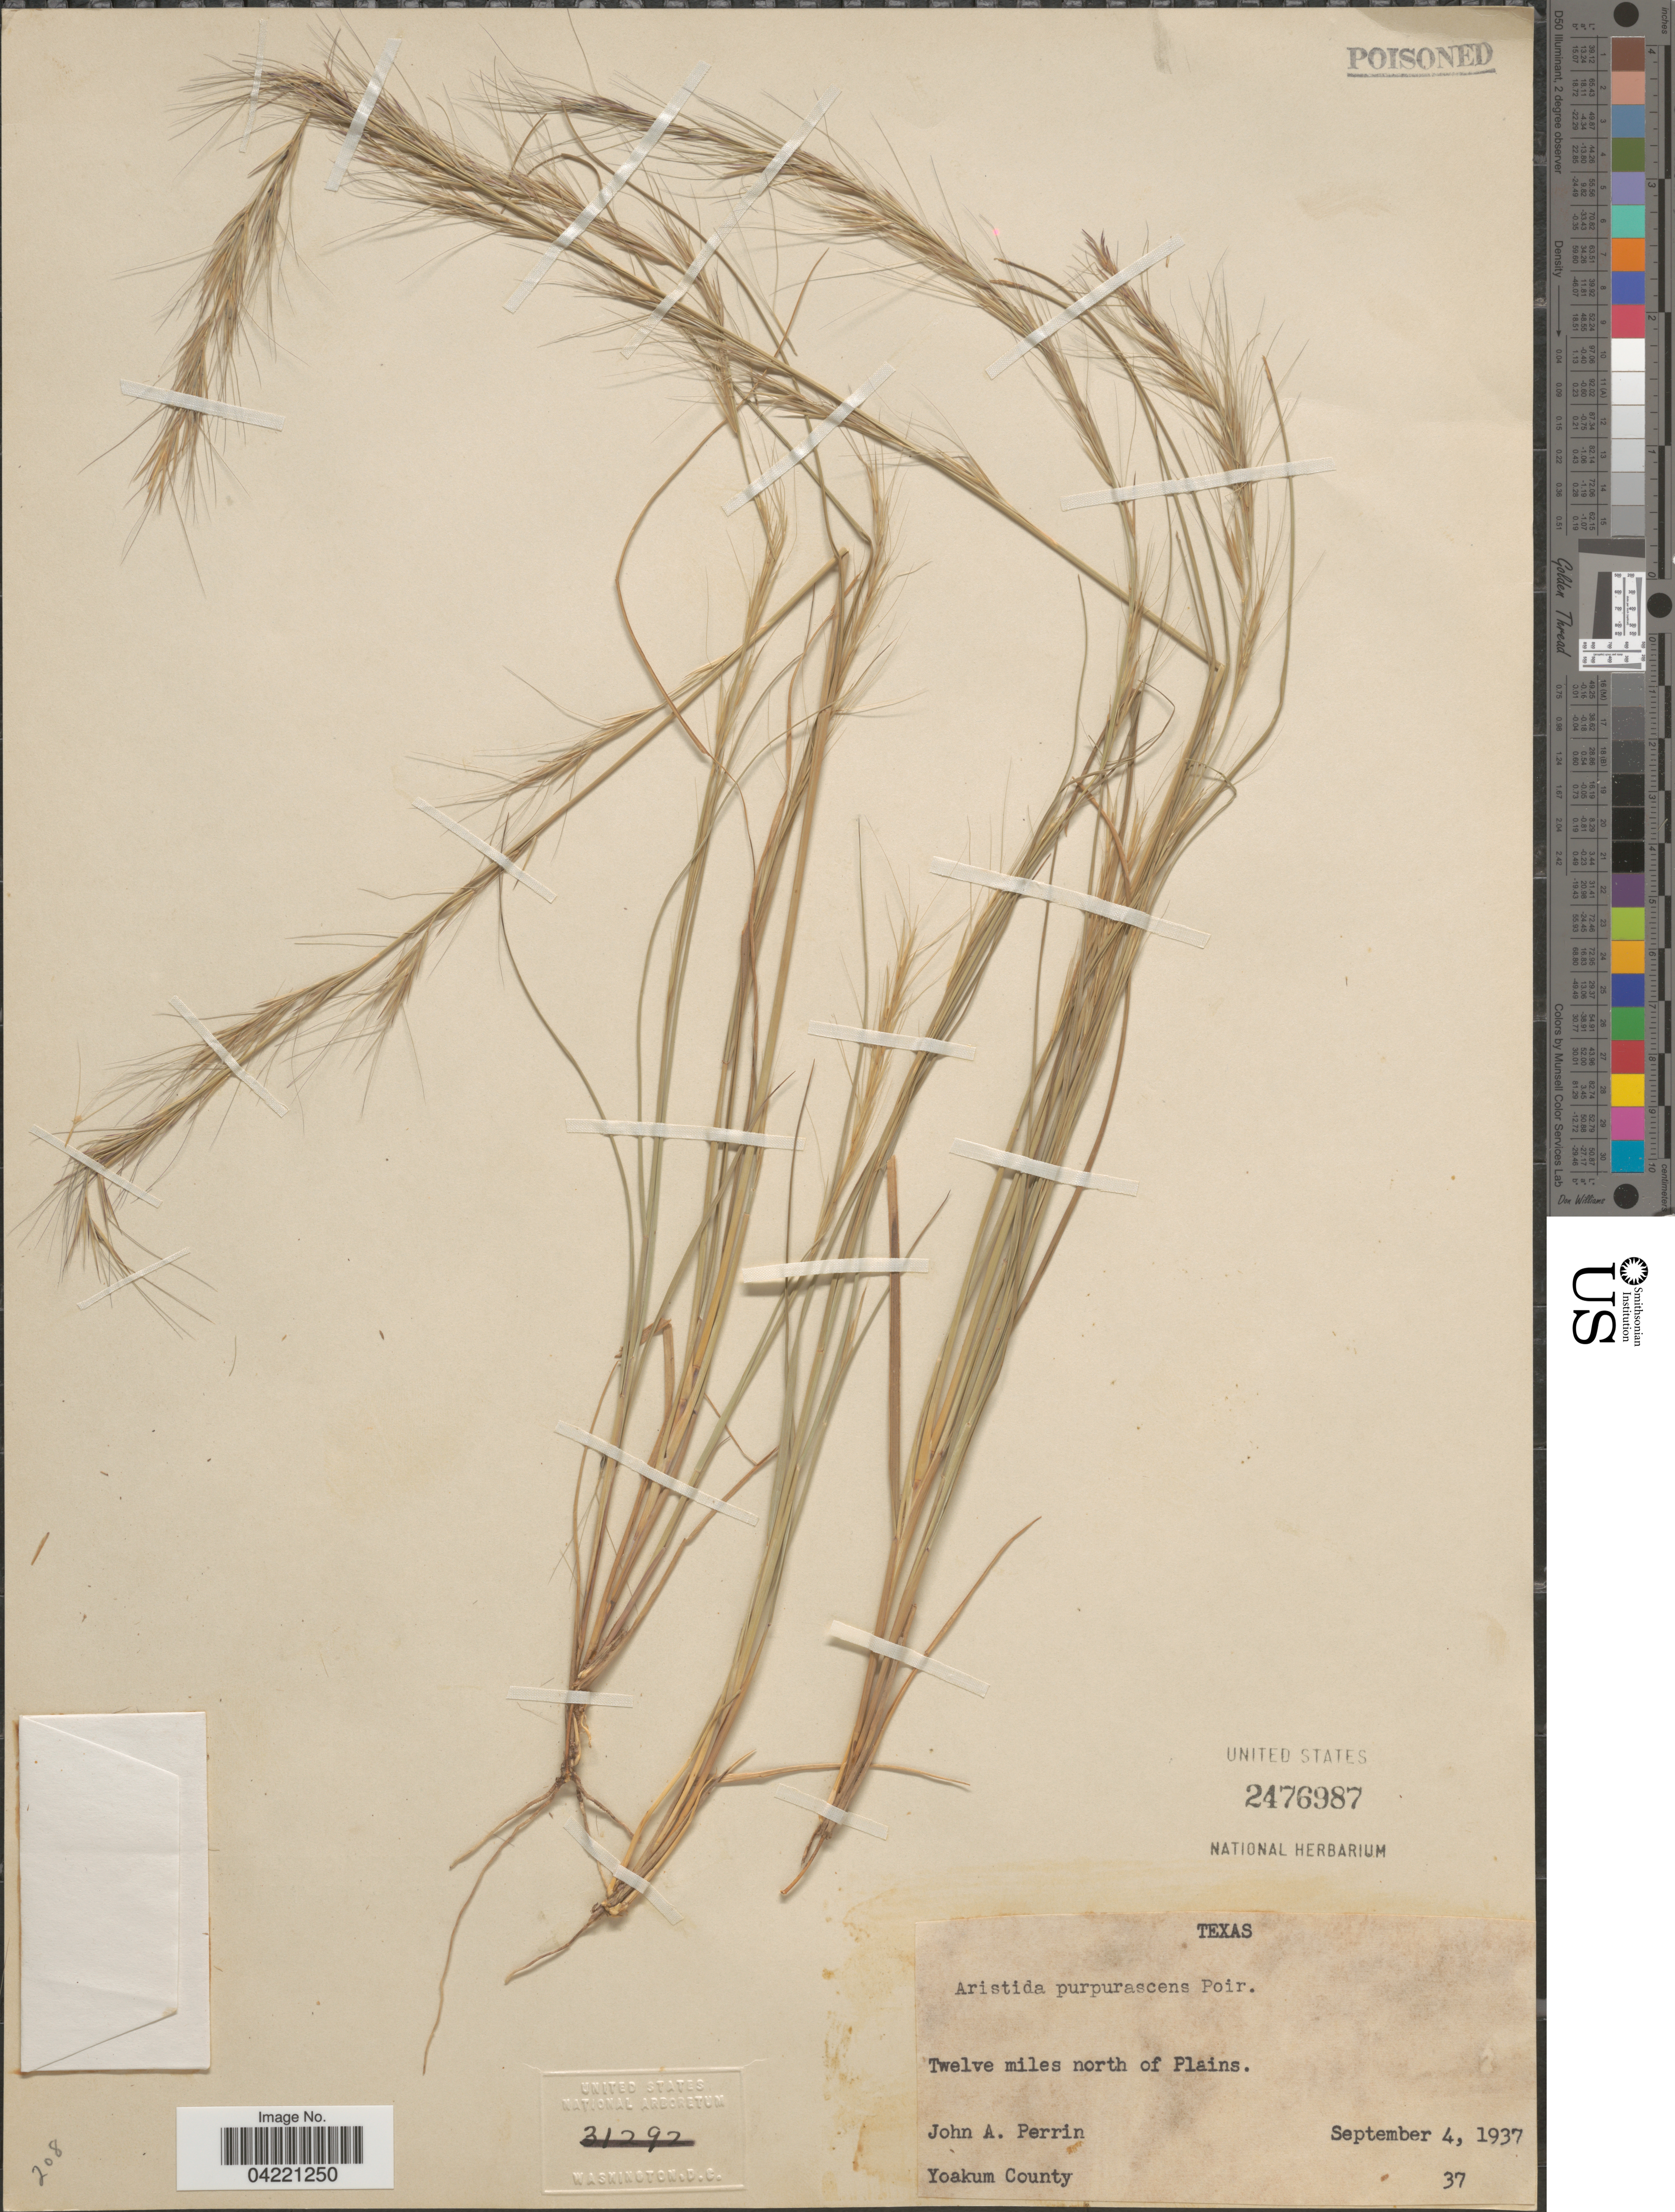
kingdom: Plantae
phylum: Tracheophyta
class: Liliopsida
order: Poales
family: Poaceae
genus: Aristida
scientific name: Aristida purpurascens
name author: Poir.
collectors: J. Perrin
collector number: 37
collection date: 1937-09-04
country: United States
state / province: Texas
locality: Twelve miles north of Plains. Yoakum County.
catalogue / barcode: US 2476987